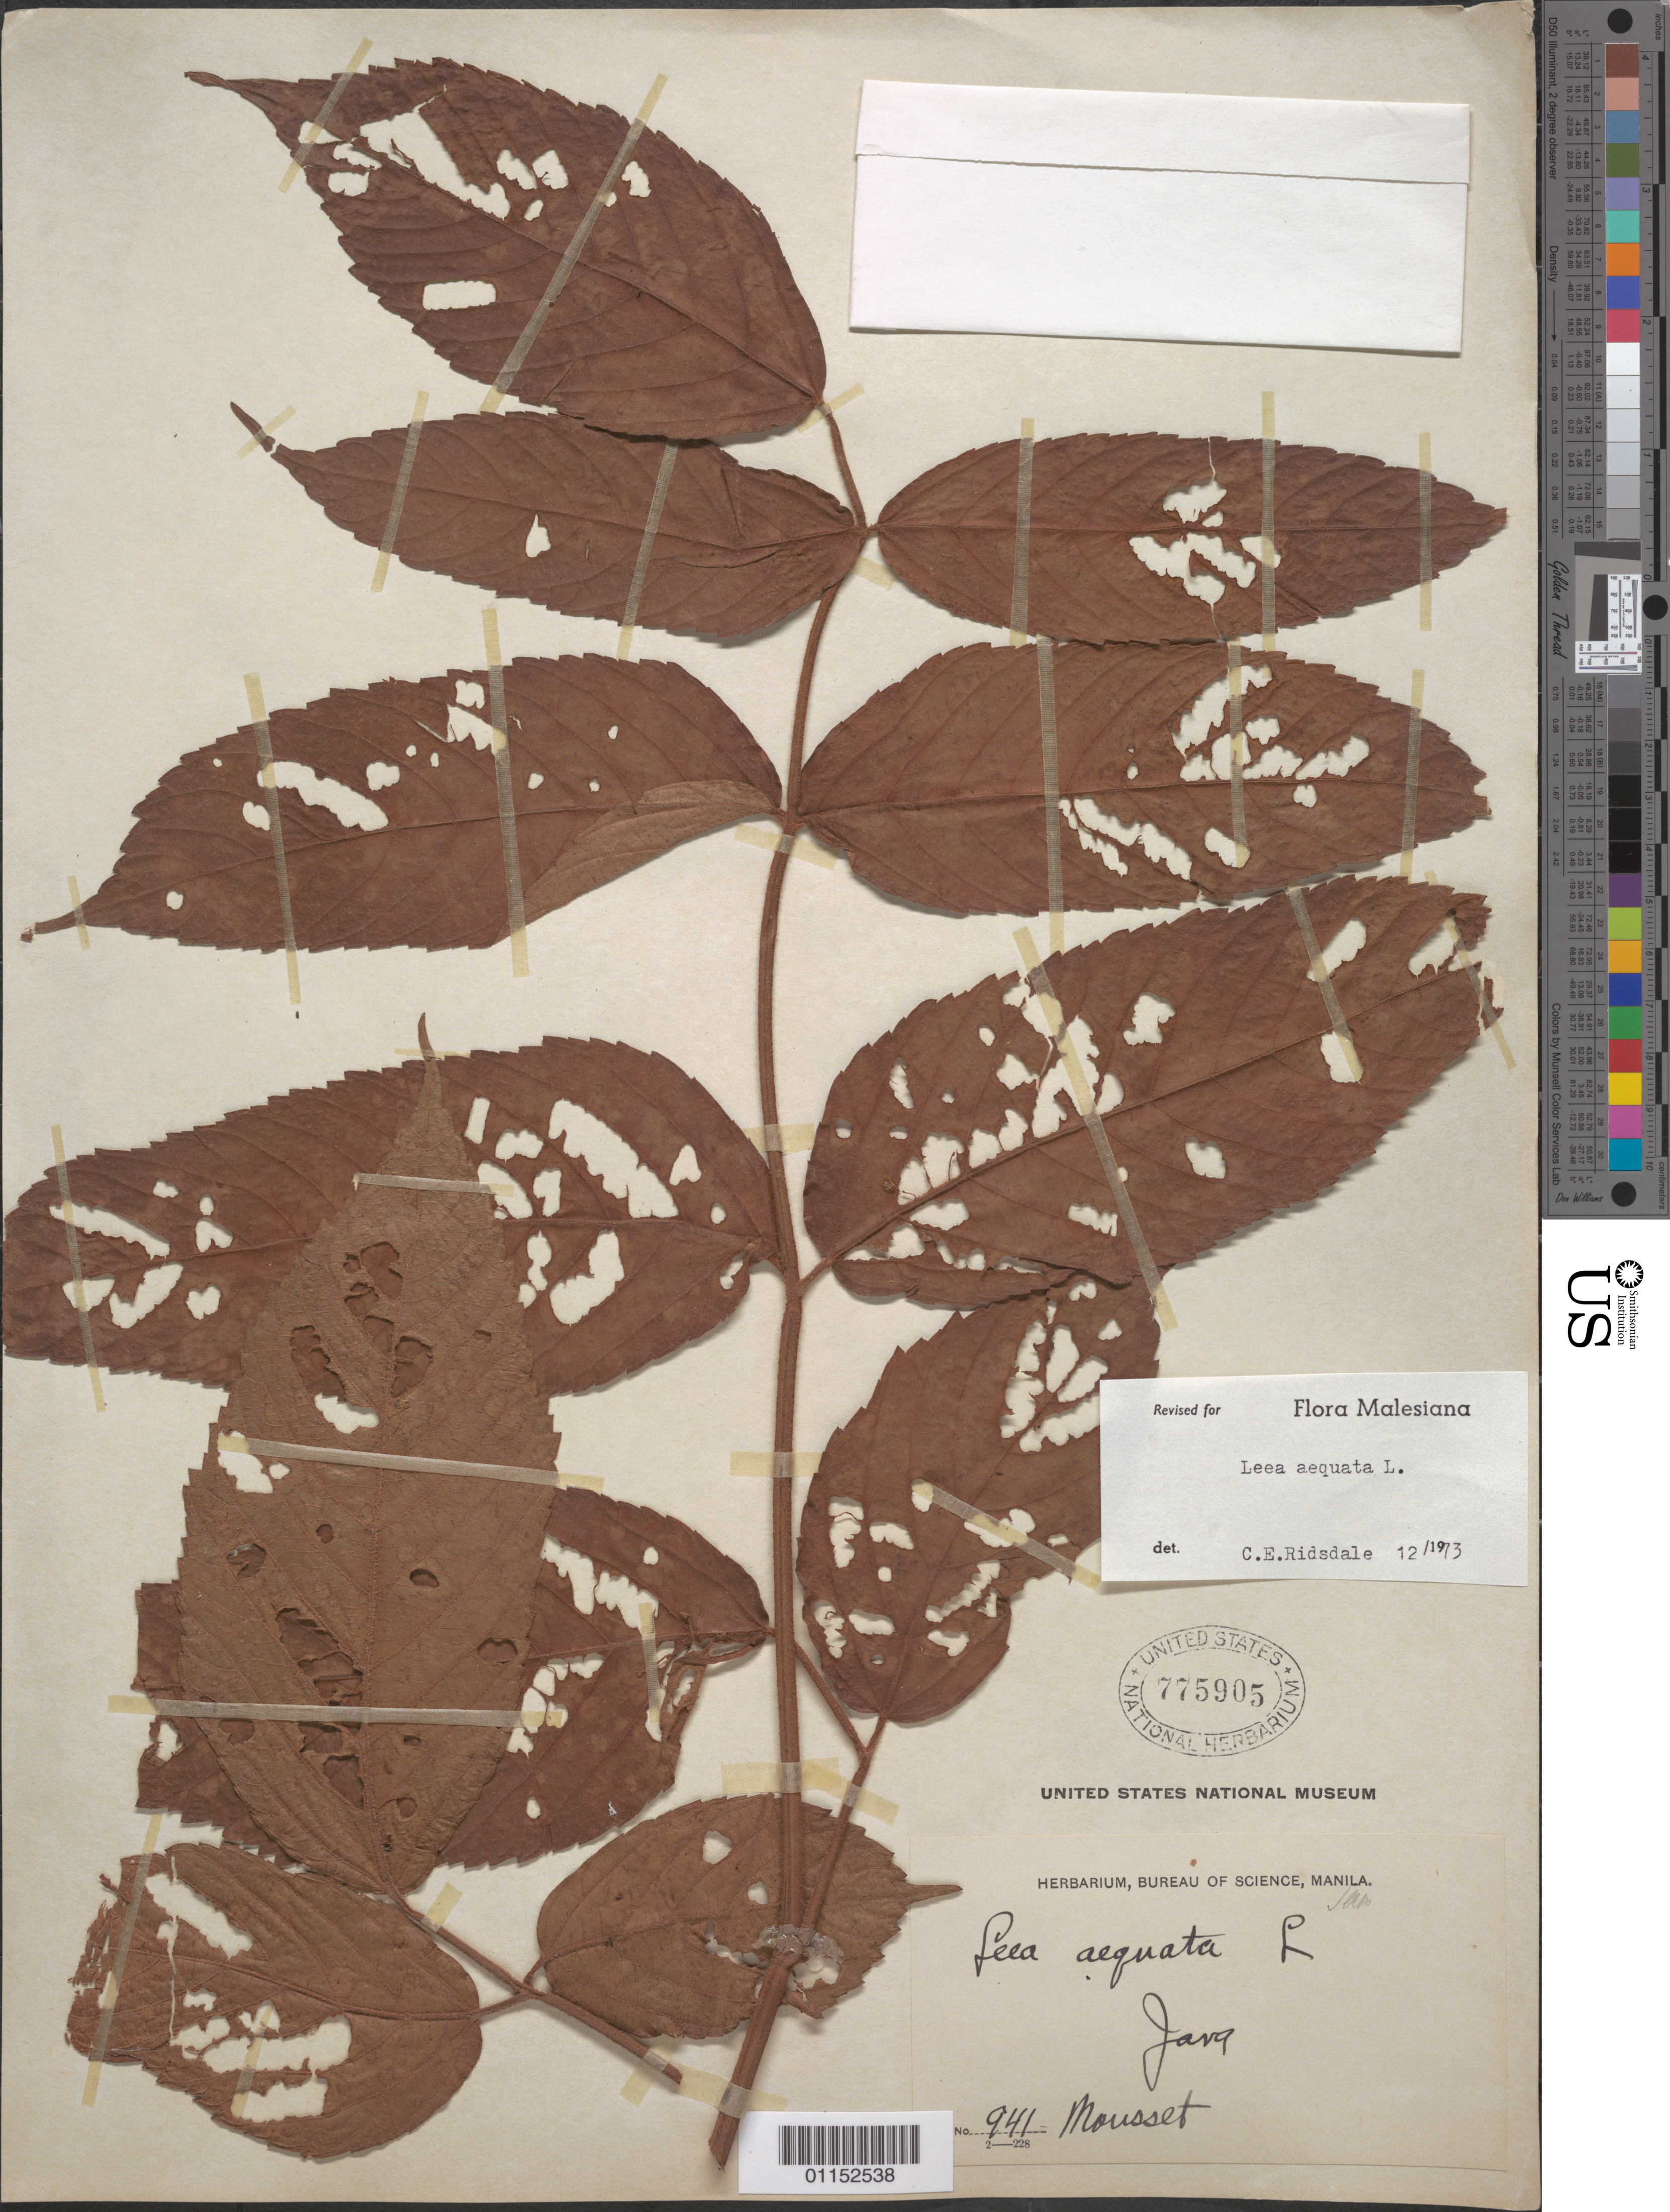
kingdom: Plantae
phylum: Tracheophyta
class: Magnoliopsida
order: Vitales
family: Vitaceae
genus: Leea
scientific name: Leea aequata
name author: L.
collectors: J. Mousset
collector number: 941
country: Indonesia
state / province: Java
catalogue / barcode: US 775905